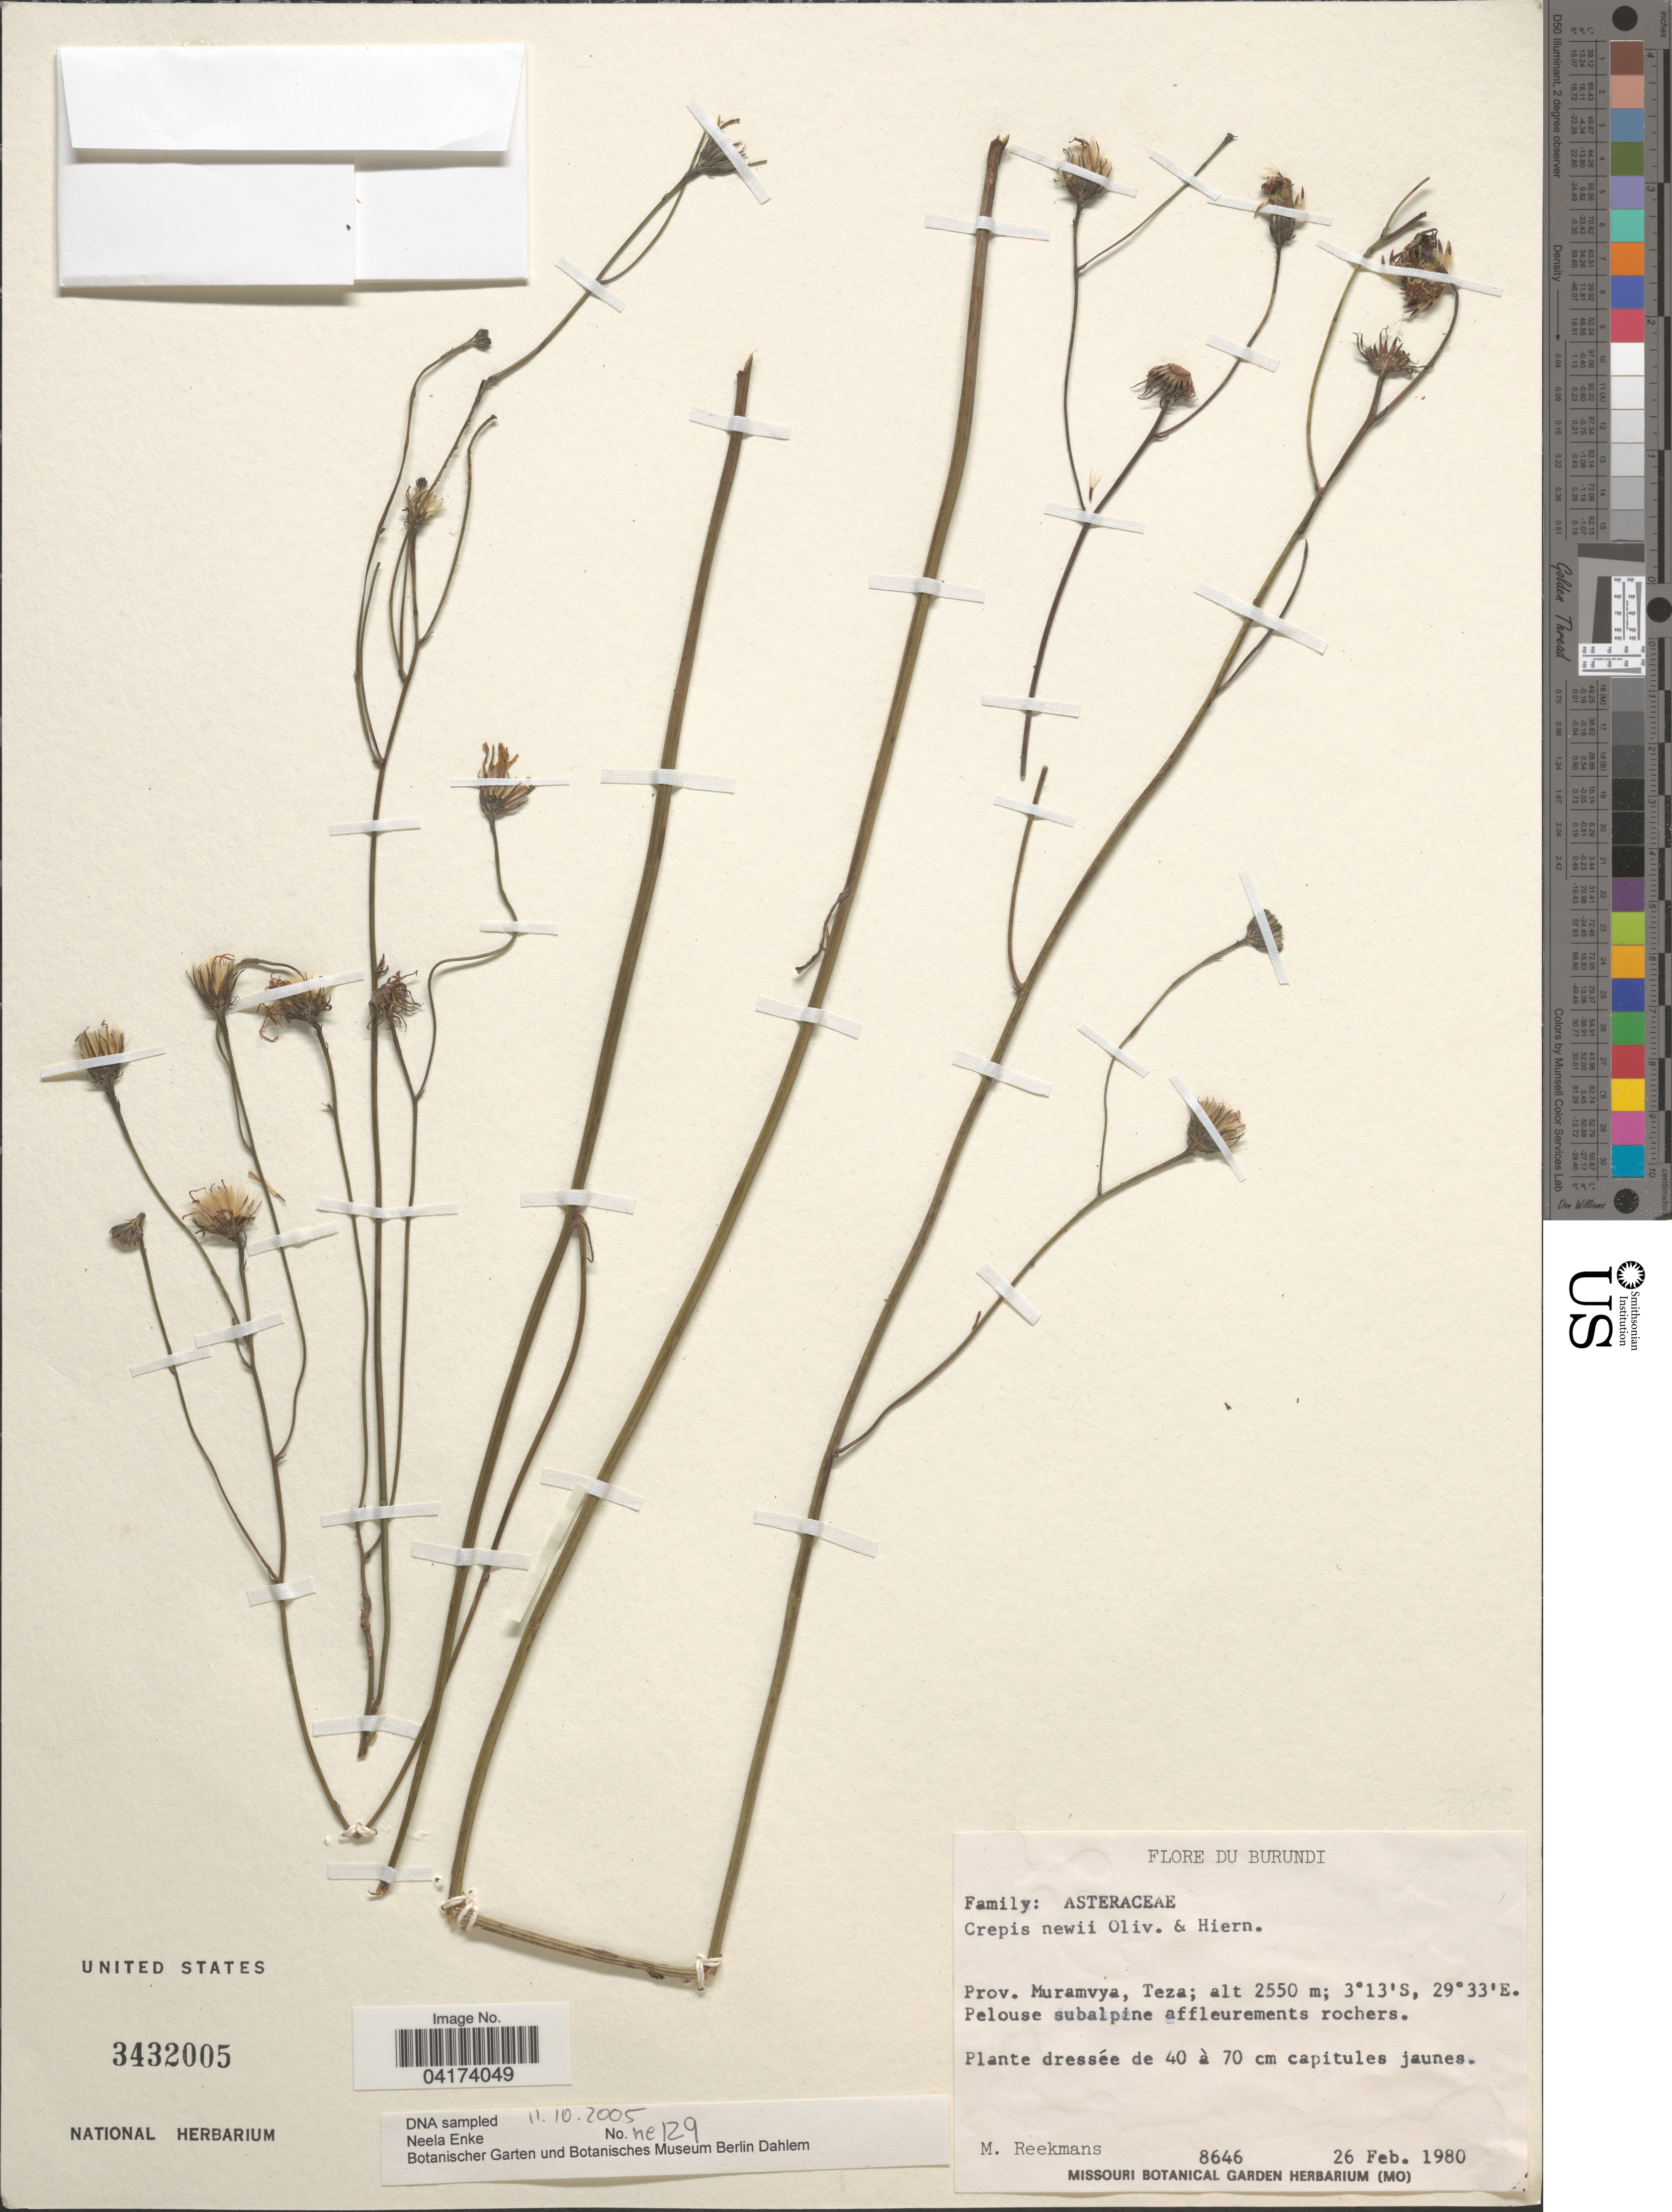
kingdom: Plantae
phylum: Tracheophyta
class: Magnoliopsida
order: Asterales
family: Asteraceae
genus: Crepis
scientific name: Crepis newii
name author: Oliv. & Hiern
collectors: M. Reekmans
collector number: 8646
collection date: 1980-02-26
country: Burundi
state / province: Muramvya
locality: Teza.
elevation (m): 2550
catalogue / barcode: US 3432005